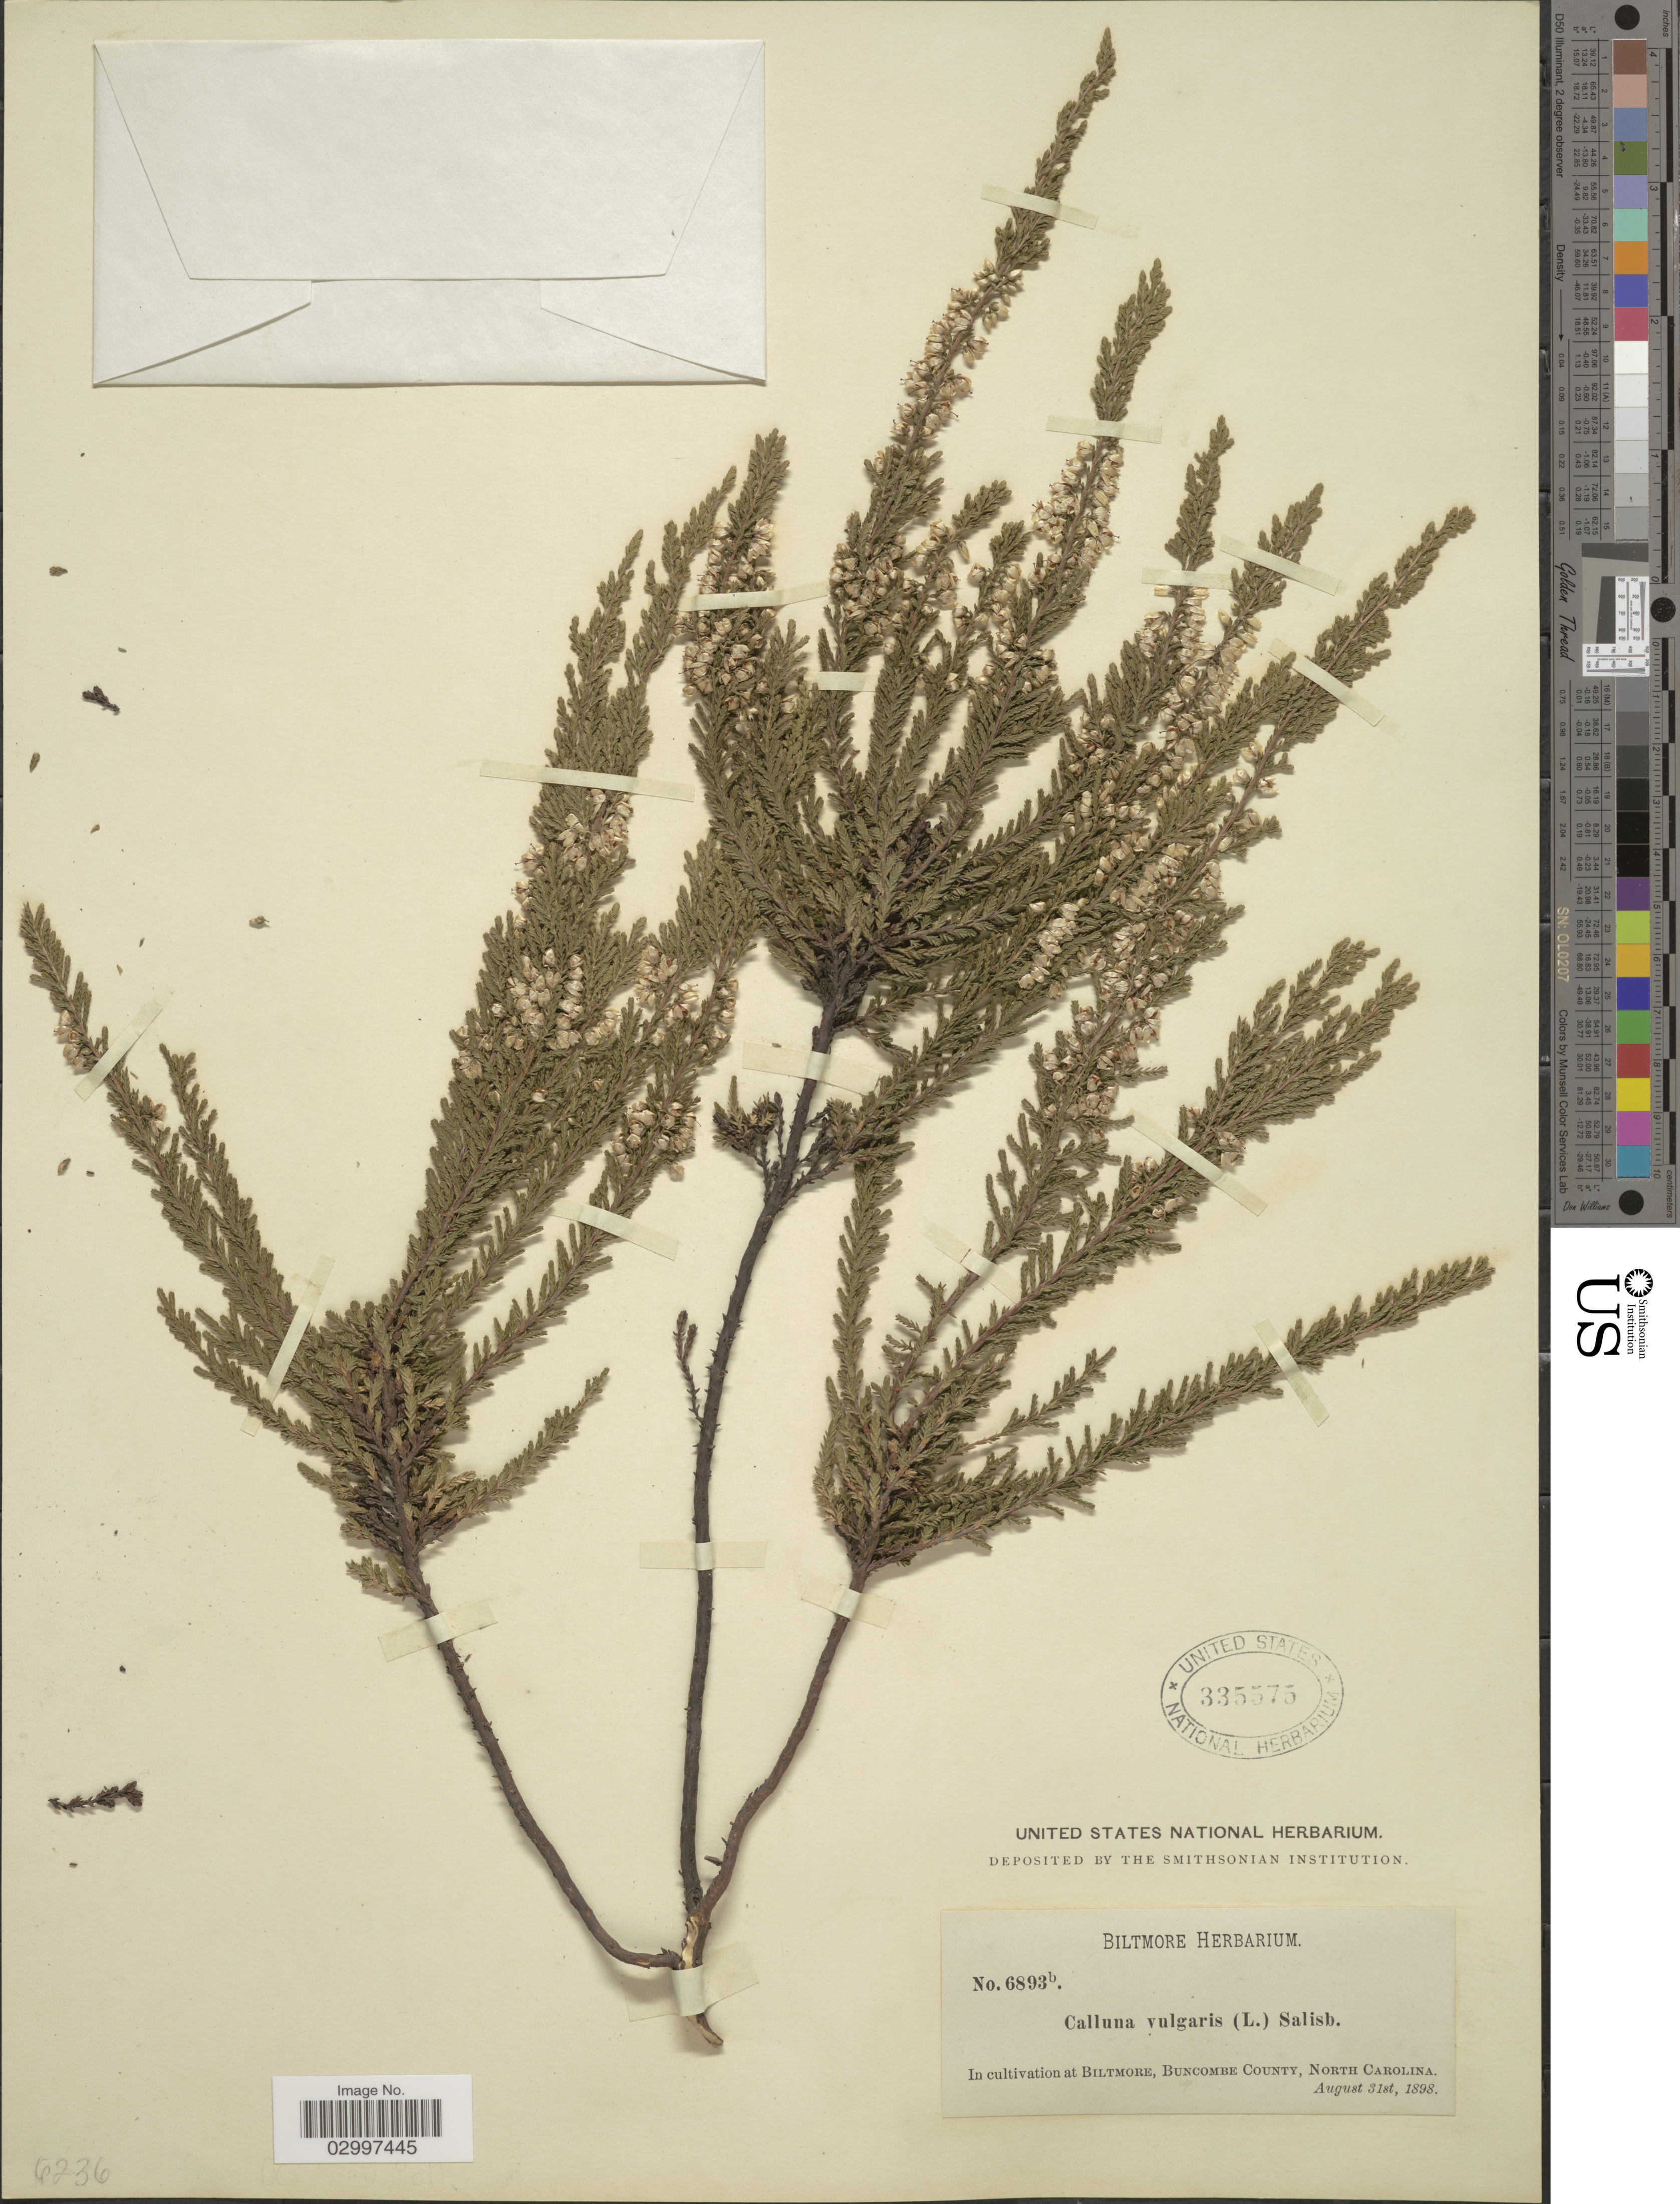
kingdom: Plantae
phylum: Tracheophyta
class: Magnoliopsida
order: Ericales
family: Ericaceae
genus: Calluna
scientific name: Calluna vulgaris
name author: (L.) Hull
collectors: ex herb. Biltmore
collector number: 6893b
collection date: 1898-08-31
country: United States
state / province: North Carolina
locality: Biltmore, Buncombe County.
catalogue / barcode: US 335575